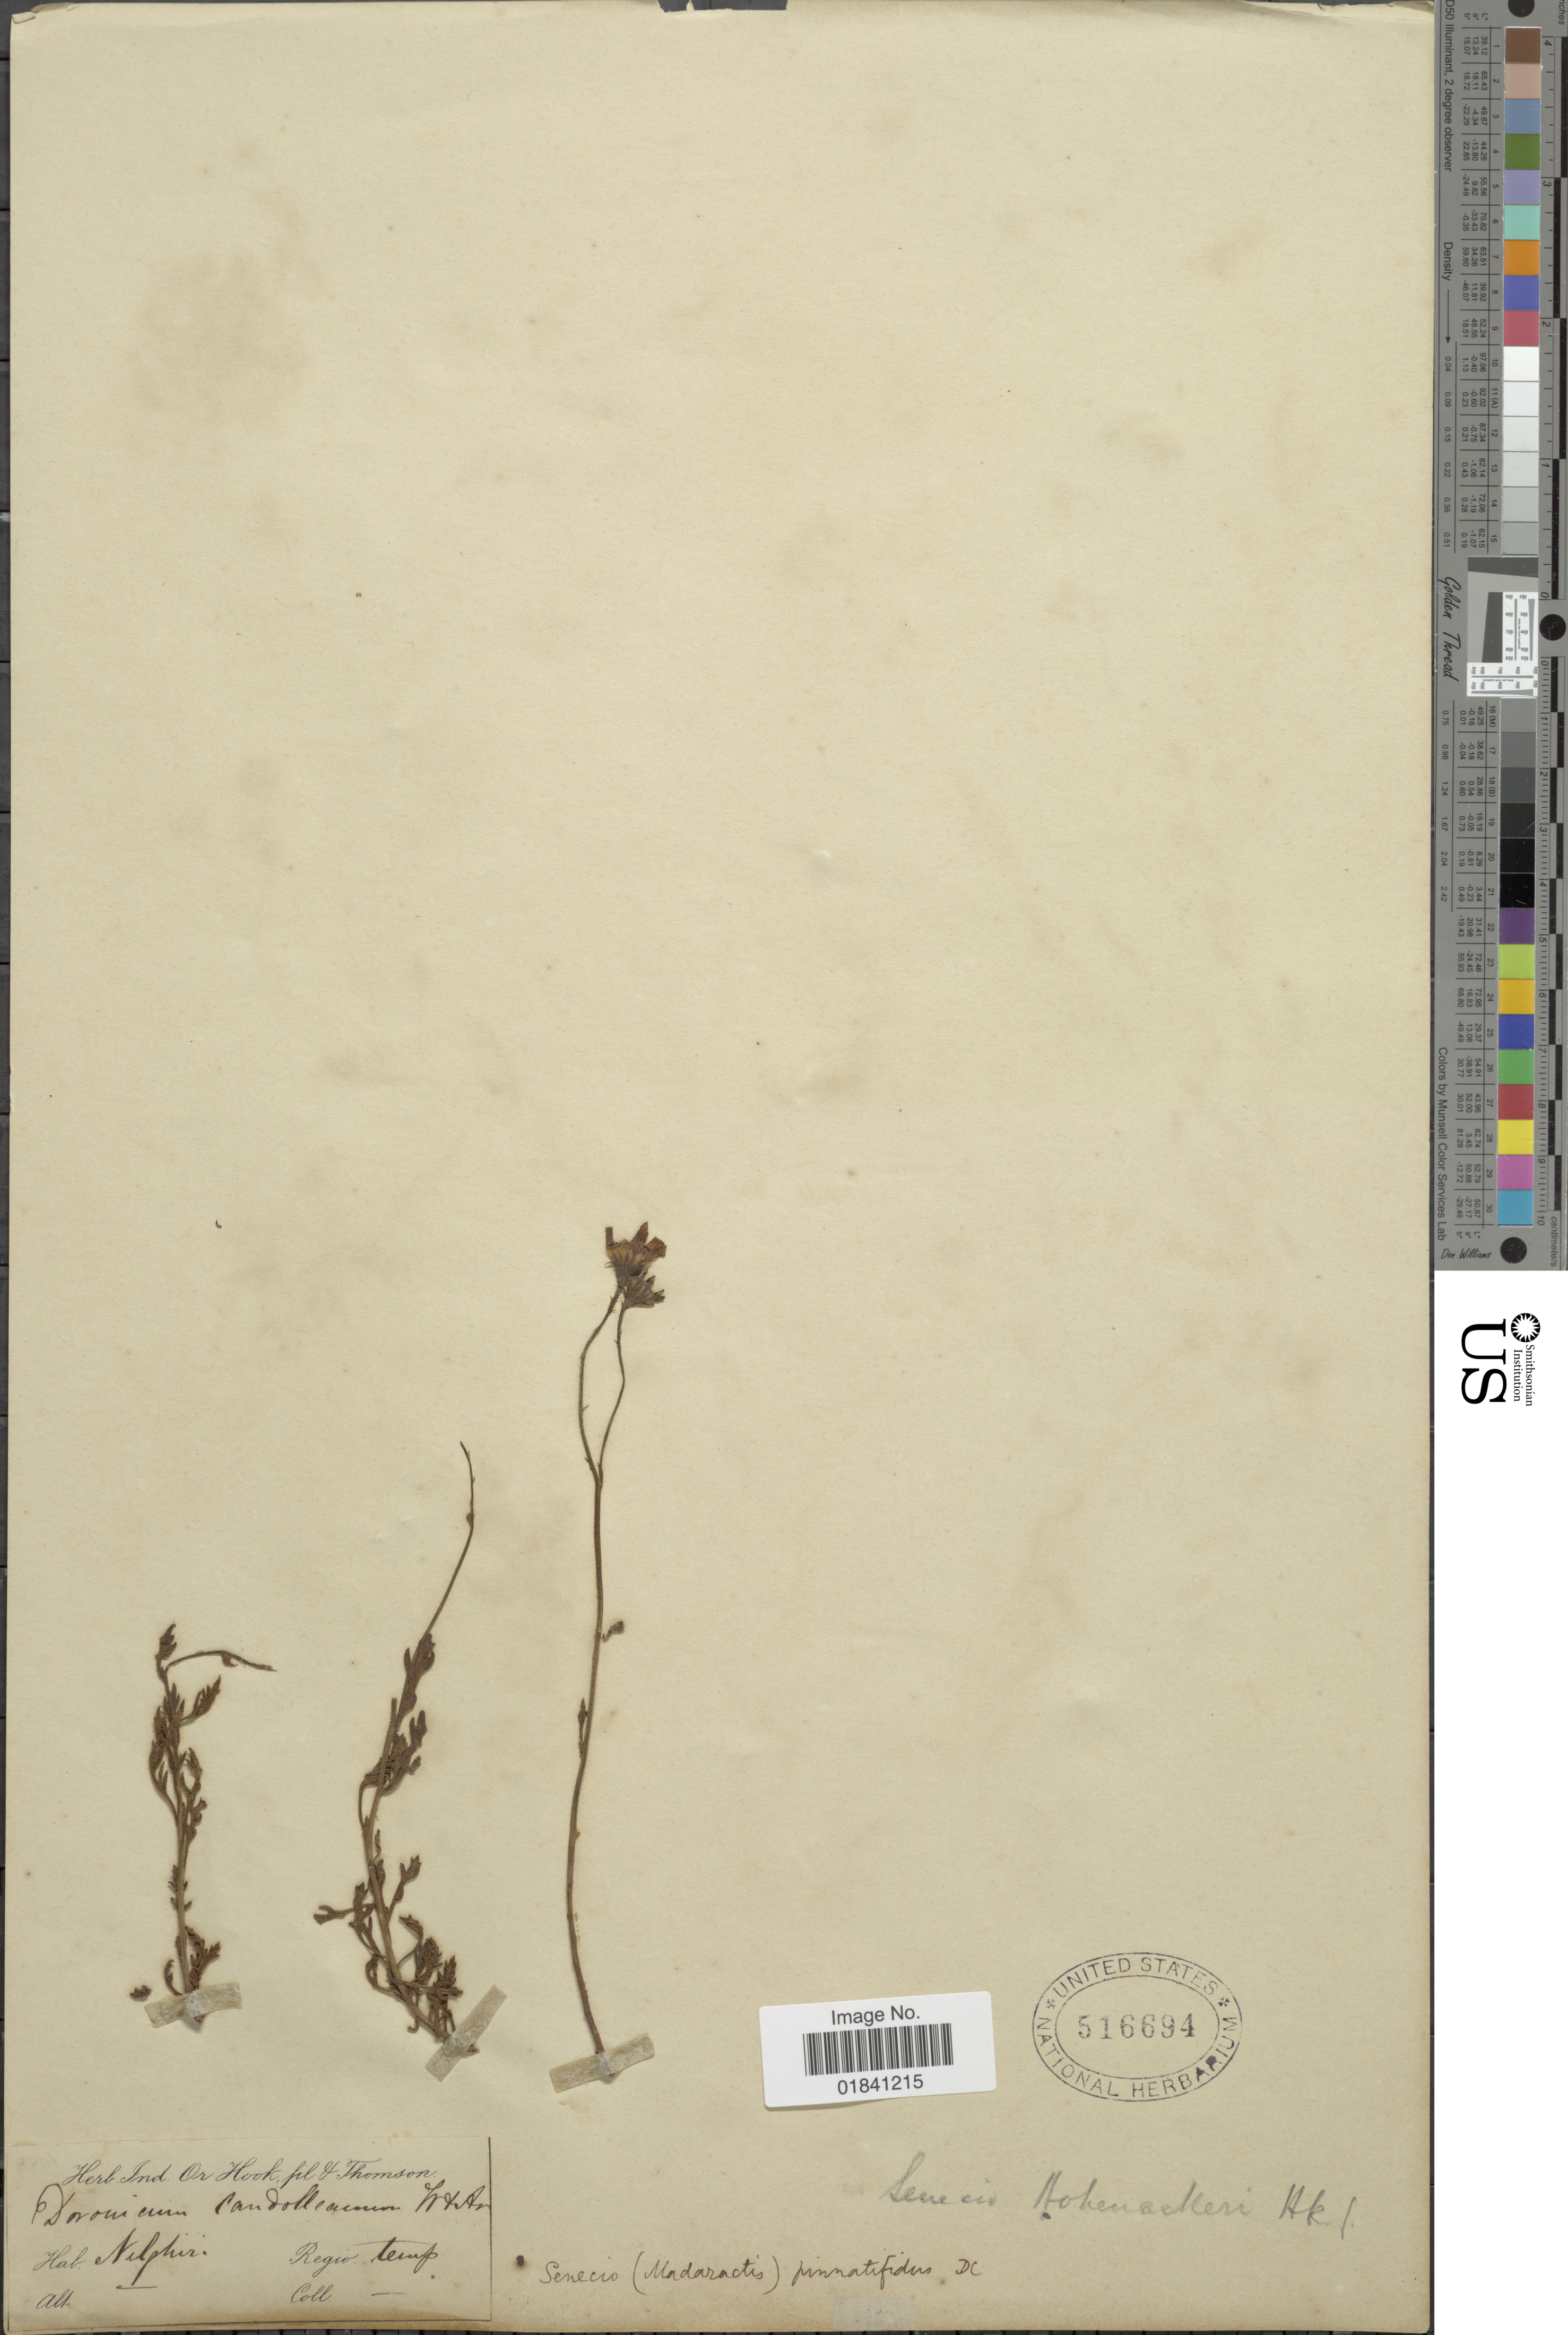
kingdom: Plantae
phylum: Tracheophyta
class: Magnoliopsida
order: Asterales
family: Asteraceae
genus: Senecio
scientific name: Senecio hohenackeri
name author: Sch. Bip.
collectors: ex herb. Ind Or Hook fil & Thomson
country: India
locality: Nilghir. Regio temp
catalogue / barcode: US 516694